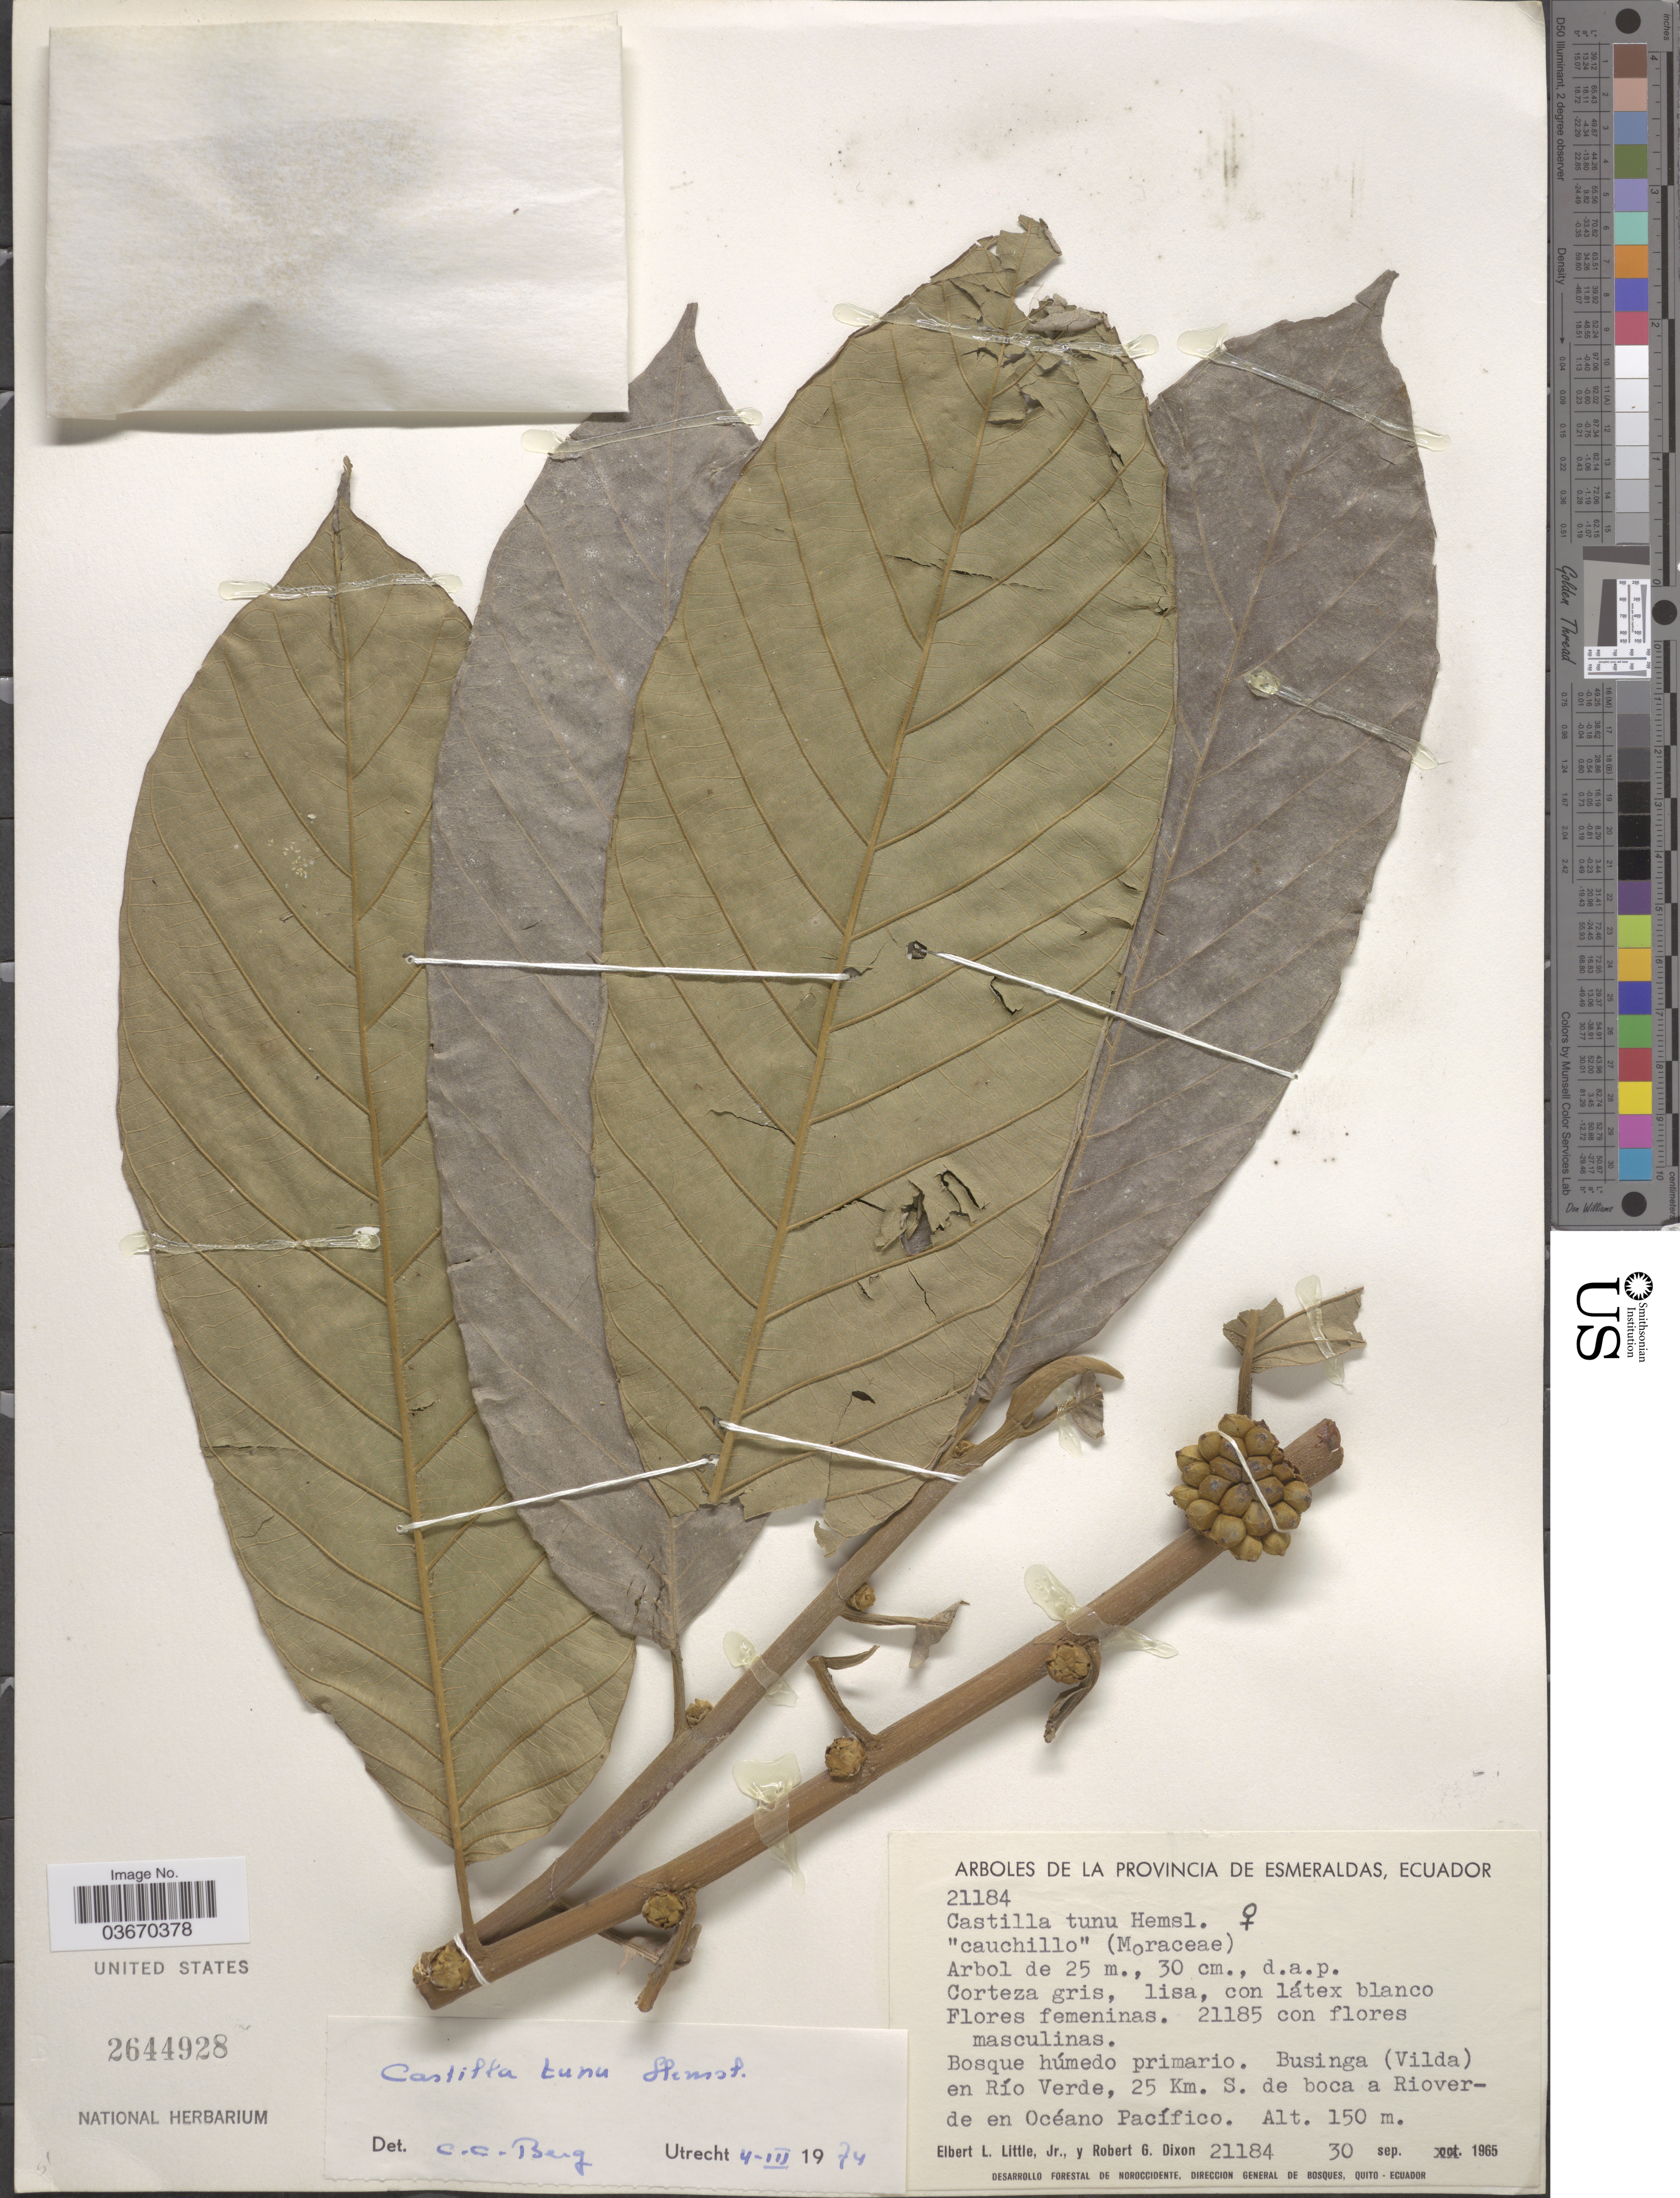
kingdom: Plantae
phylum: Tracheophyta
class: Magnoliopsida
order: Rosales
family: Moraceae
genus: Castilla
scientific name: Castilla tunu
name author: Hemsl.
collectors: E. L. Little & R. G. Dixon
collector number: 21184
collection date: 1965-09-30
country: Ecuador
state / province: Esmeraldas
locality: Bosque húmedo primario. Businga (Vilda) en Río Verde, 25 km. S. de boca a Rioverde en Océano Pacífico.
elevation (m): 150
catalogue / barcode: US 2644928